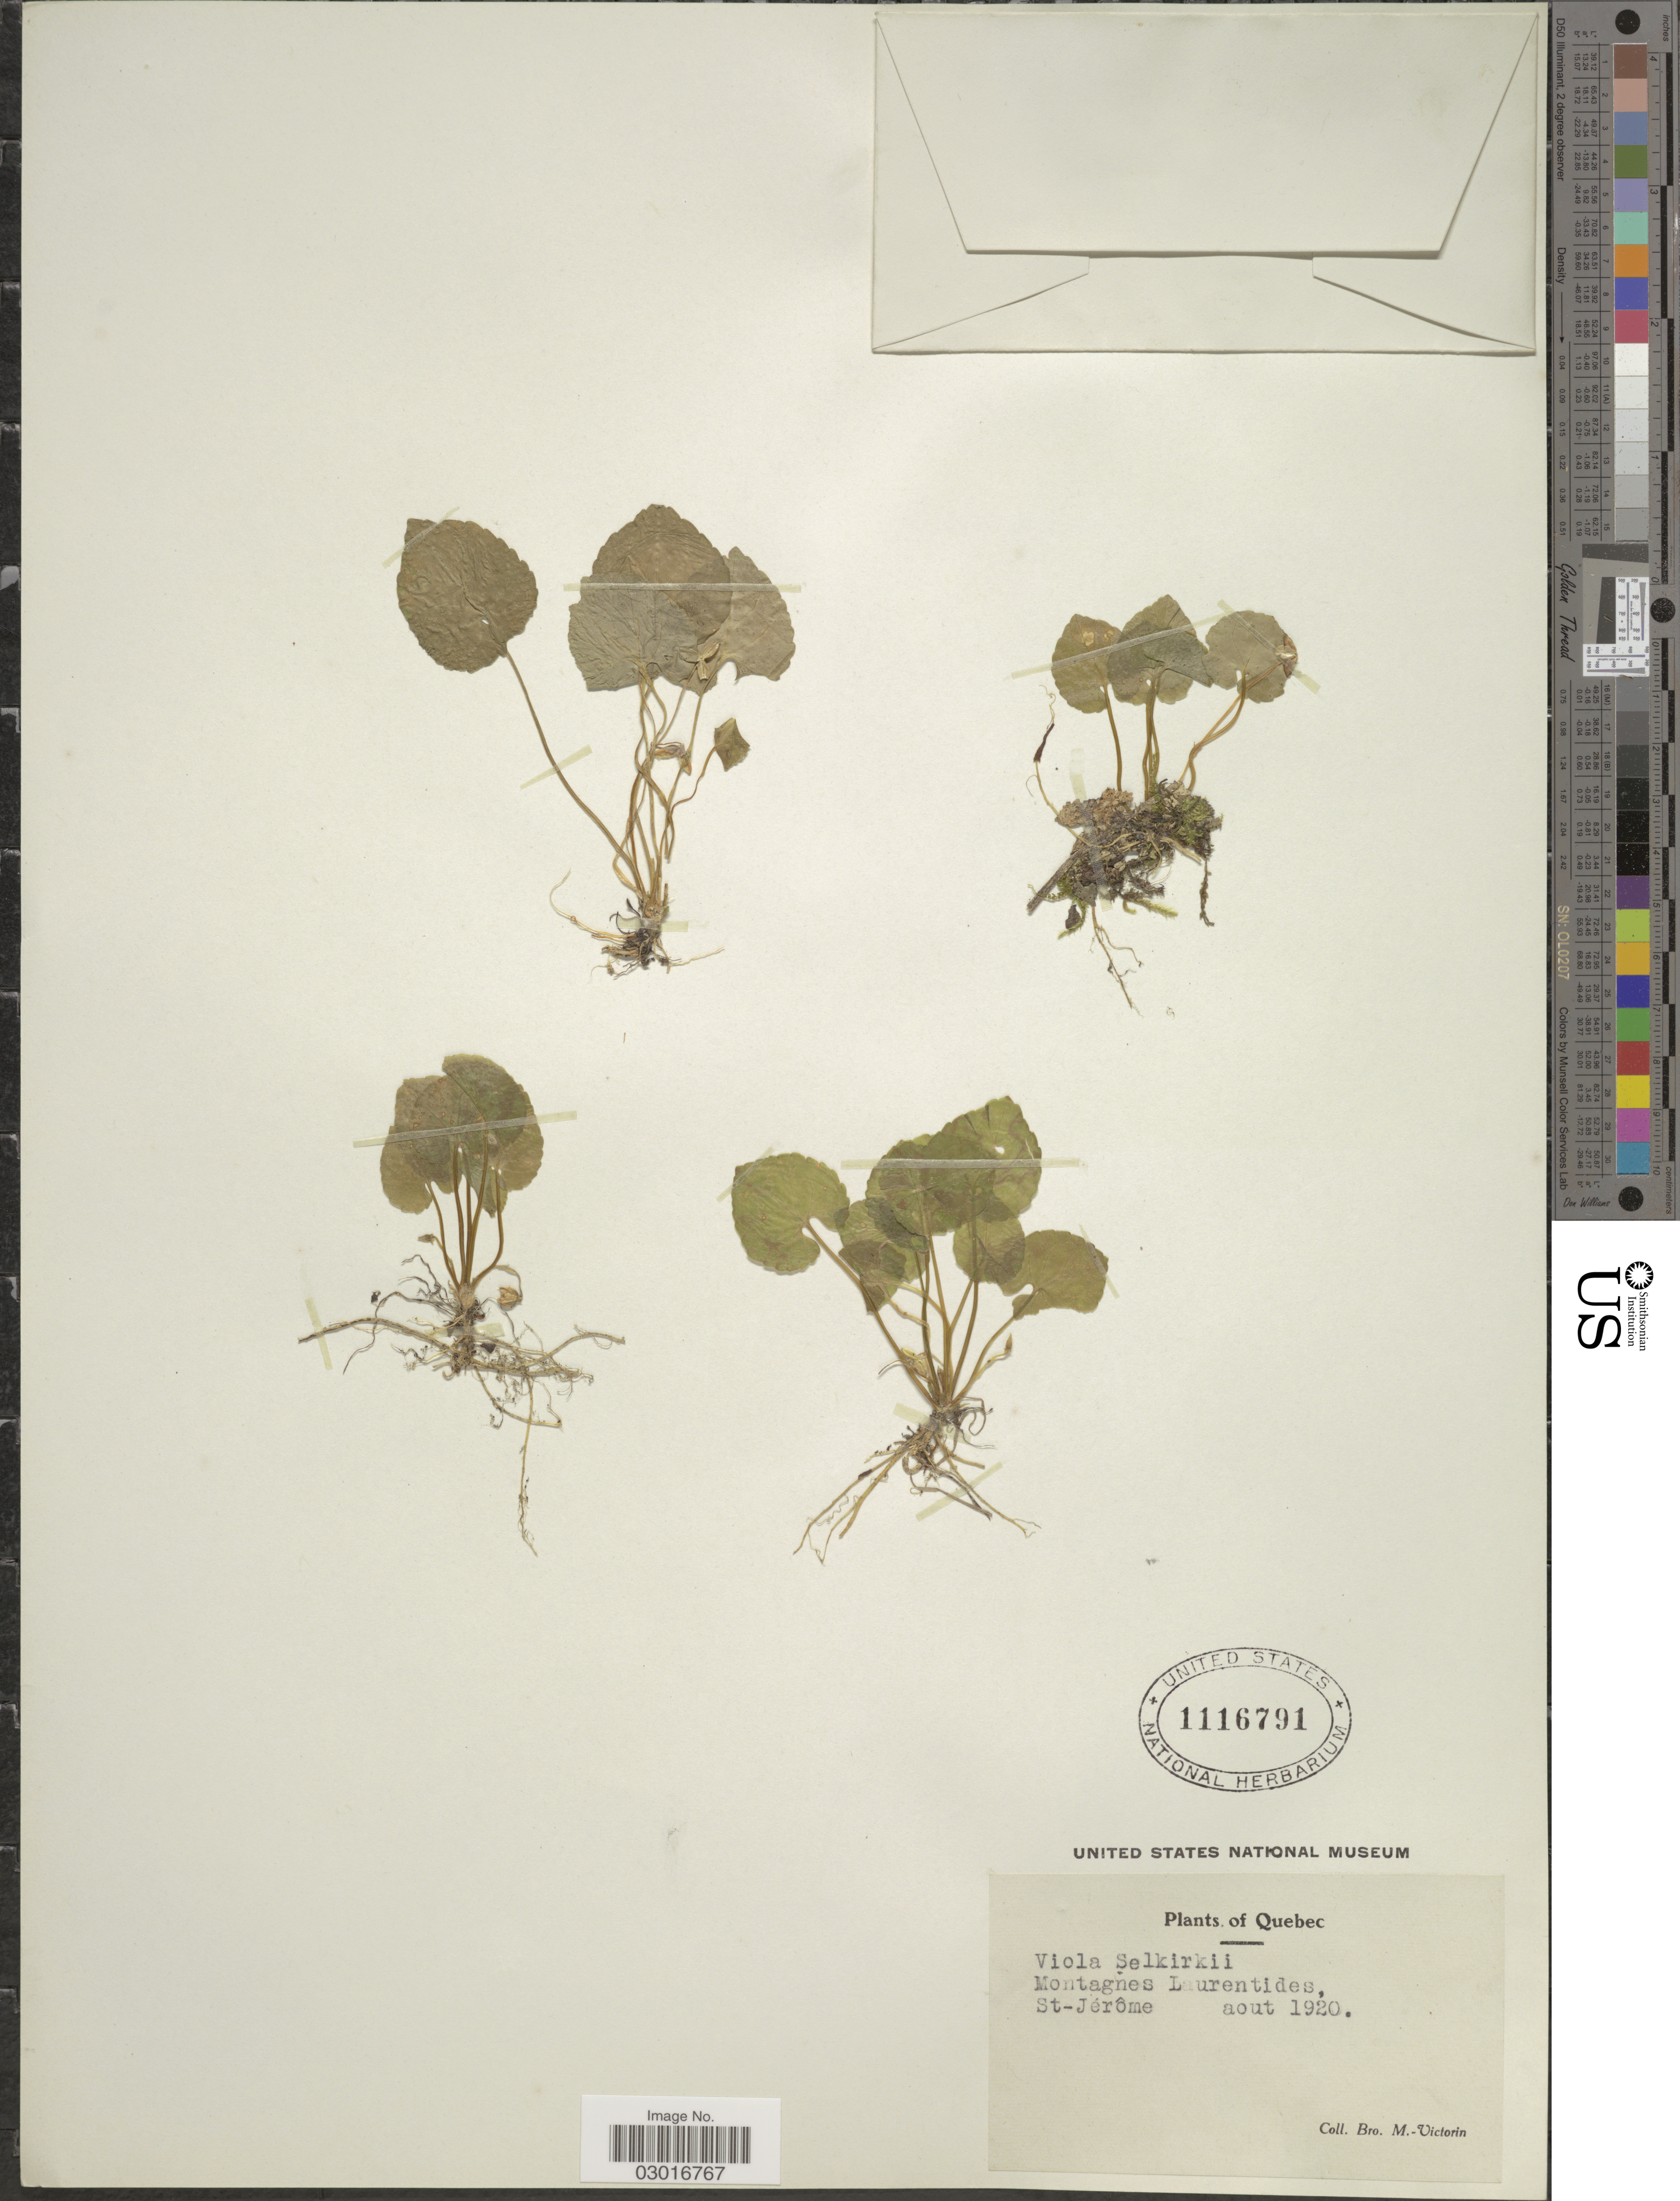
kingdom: Plantae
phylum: Tracheophyta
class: Magnoliopsida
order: Malpighiales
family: Violaceae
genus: Viola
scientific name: Viola selkirkii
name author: Pursh ex Goldie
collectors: Fr. Marie-Victorin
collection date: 1920-08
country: Canada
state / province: Quebec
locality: Montagnes Laurentides St-Jérôme.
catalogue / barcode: US 1116791